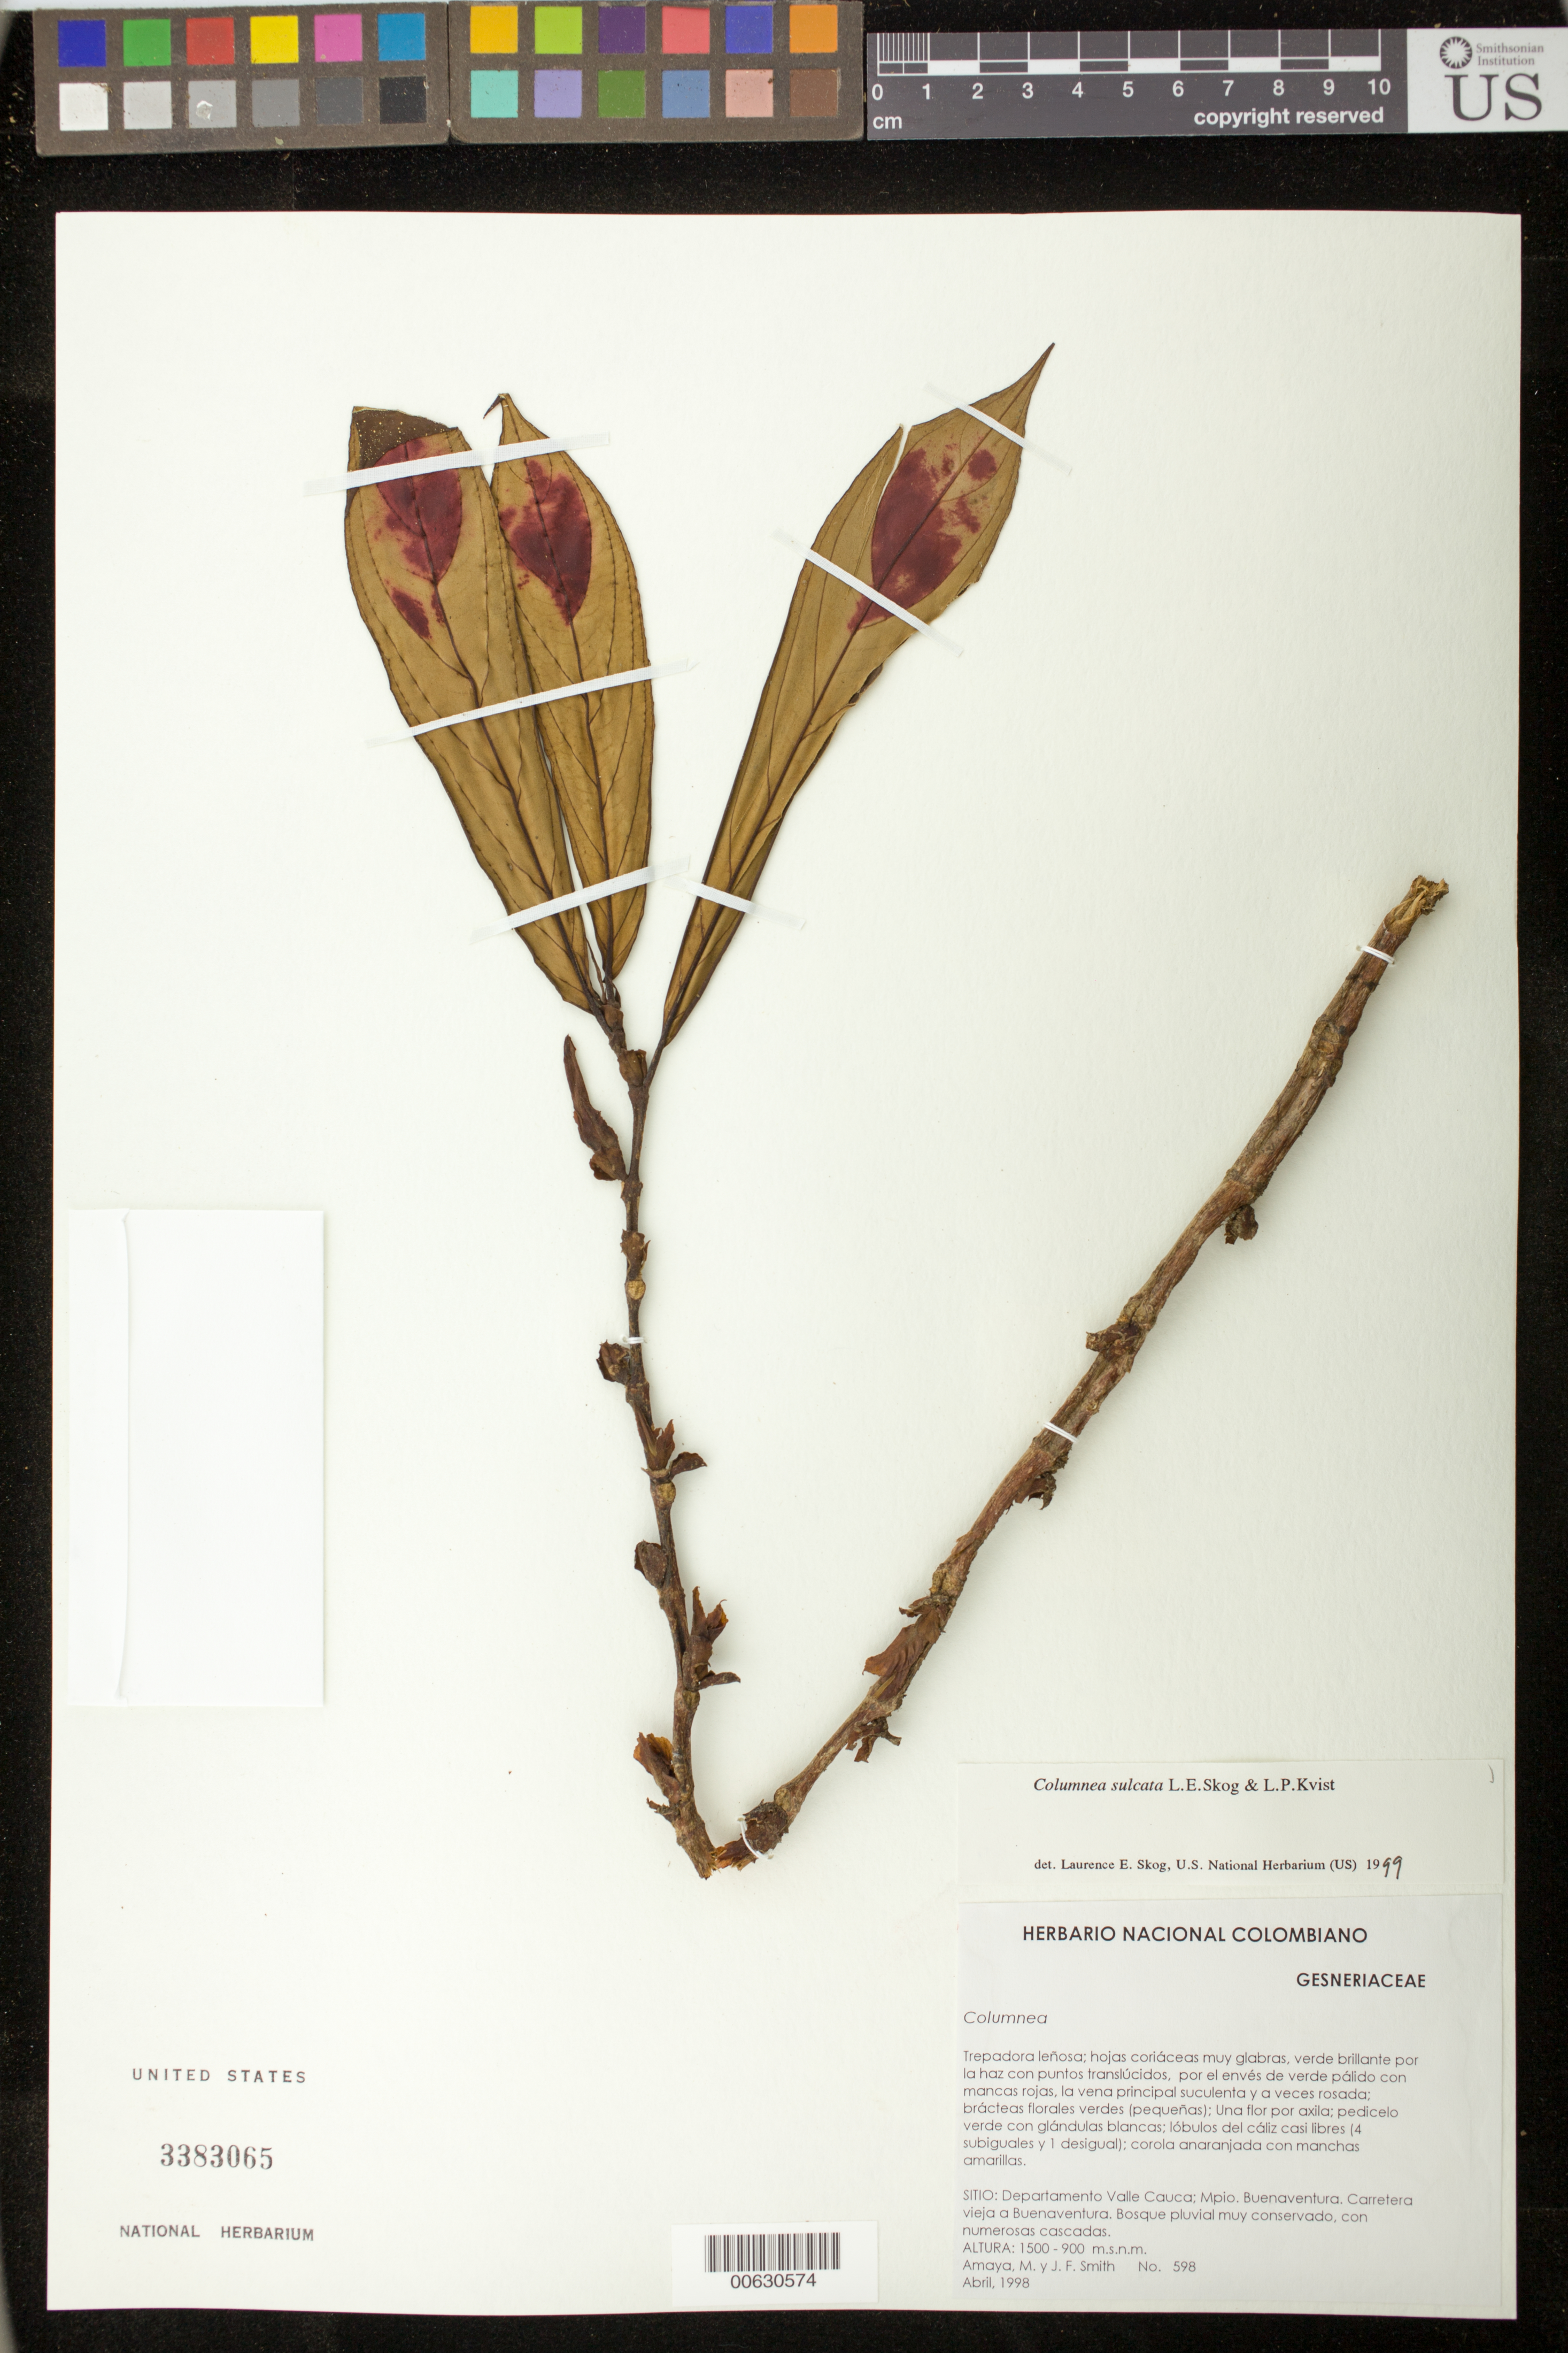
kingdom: Plantae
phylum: Tracheophyta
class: Magnoliopsida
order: Lamiales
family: Gesneriaceae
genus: Columnea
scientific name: Columnea sulcata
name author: L.E. Skog & L.P. Kvist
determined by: Skog, Laurence E.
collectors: M. Amaya & J. F. Smith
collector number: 598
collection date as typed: Apr 1998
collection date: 1998-04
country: Colombia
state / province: Valle del Cauca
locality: Mpio. Buenaventura. Carretera vieja a Buenaventura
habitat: Bosque pluvial muy conservado, con numerosas cascadas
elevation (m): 900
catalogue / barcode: US 3383065